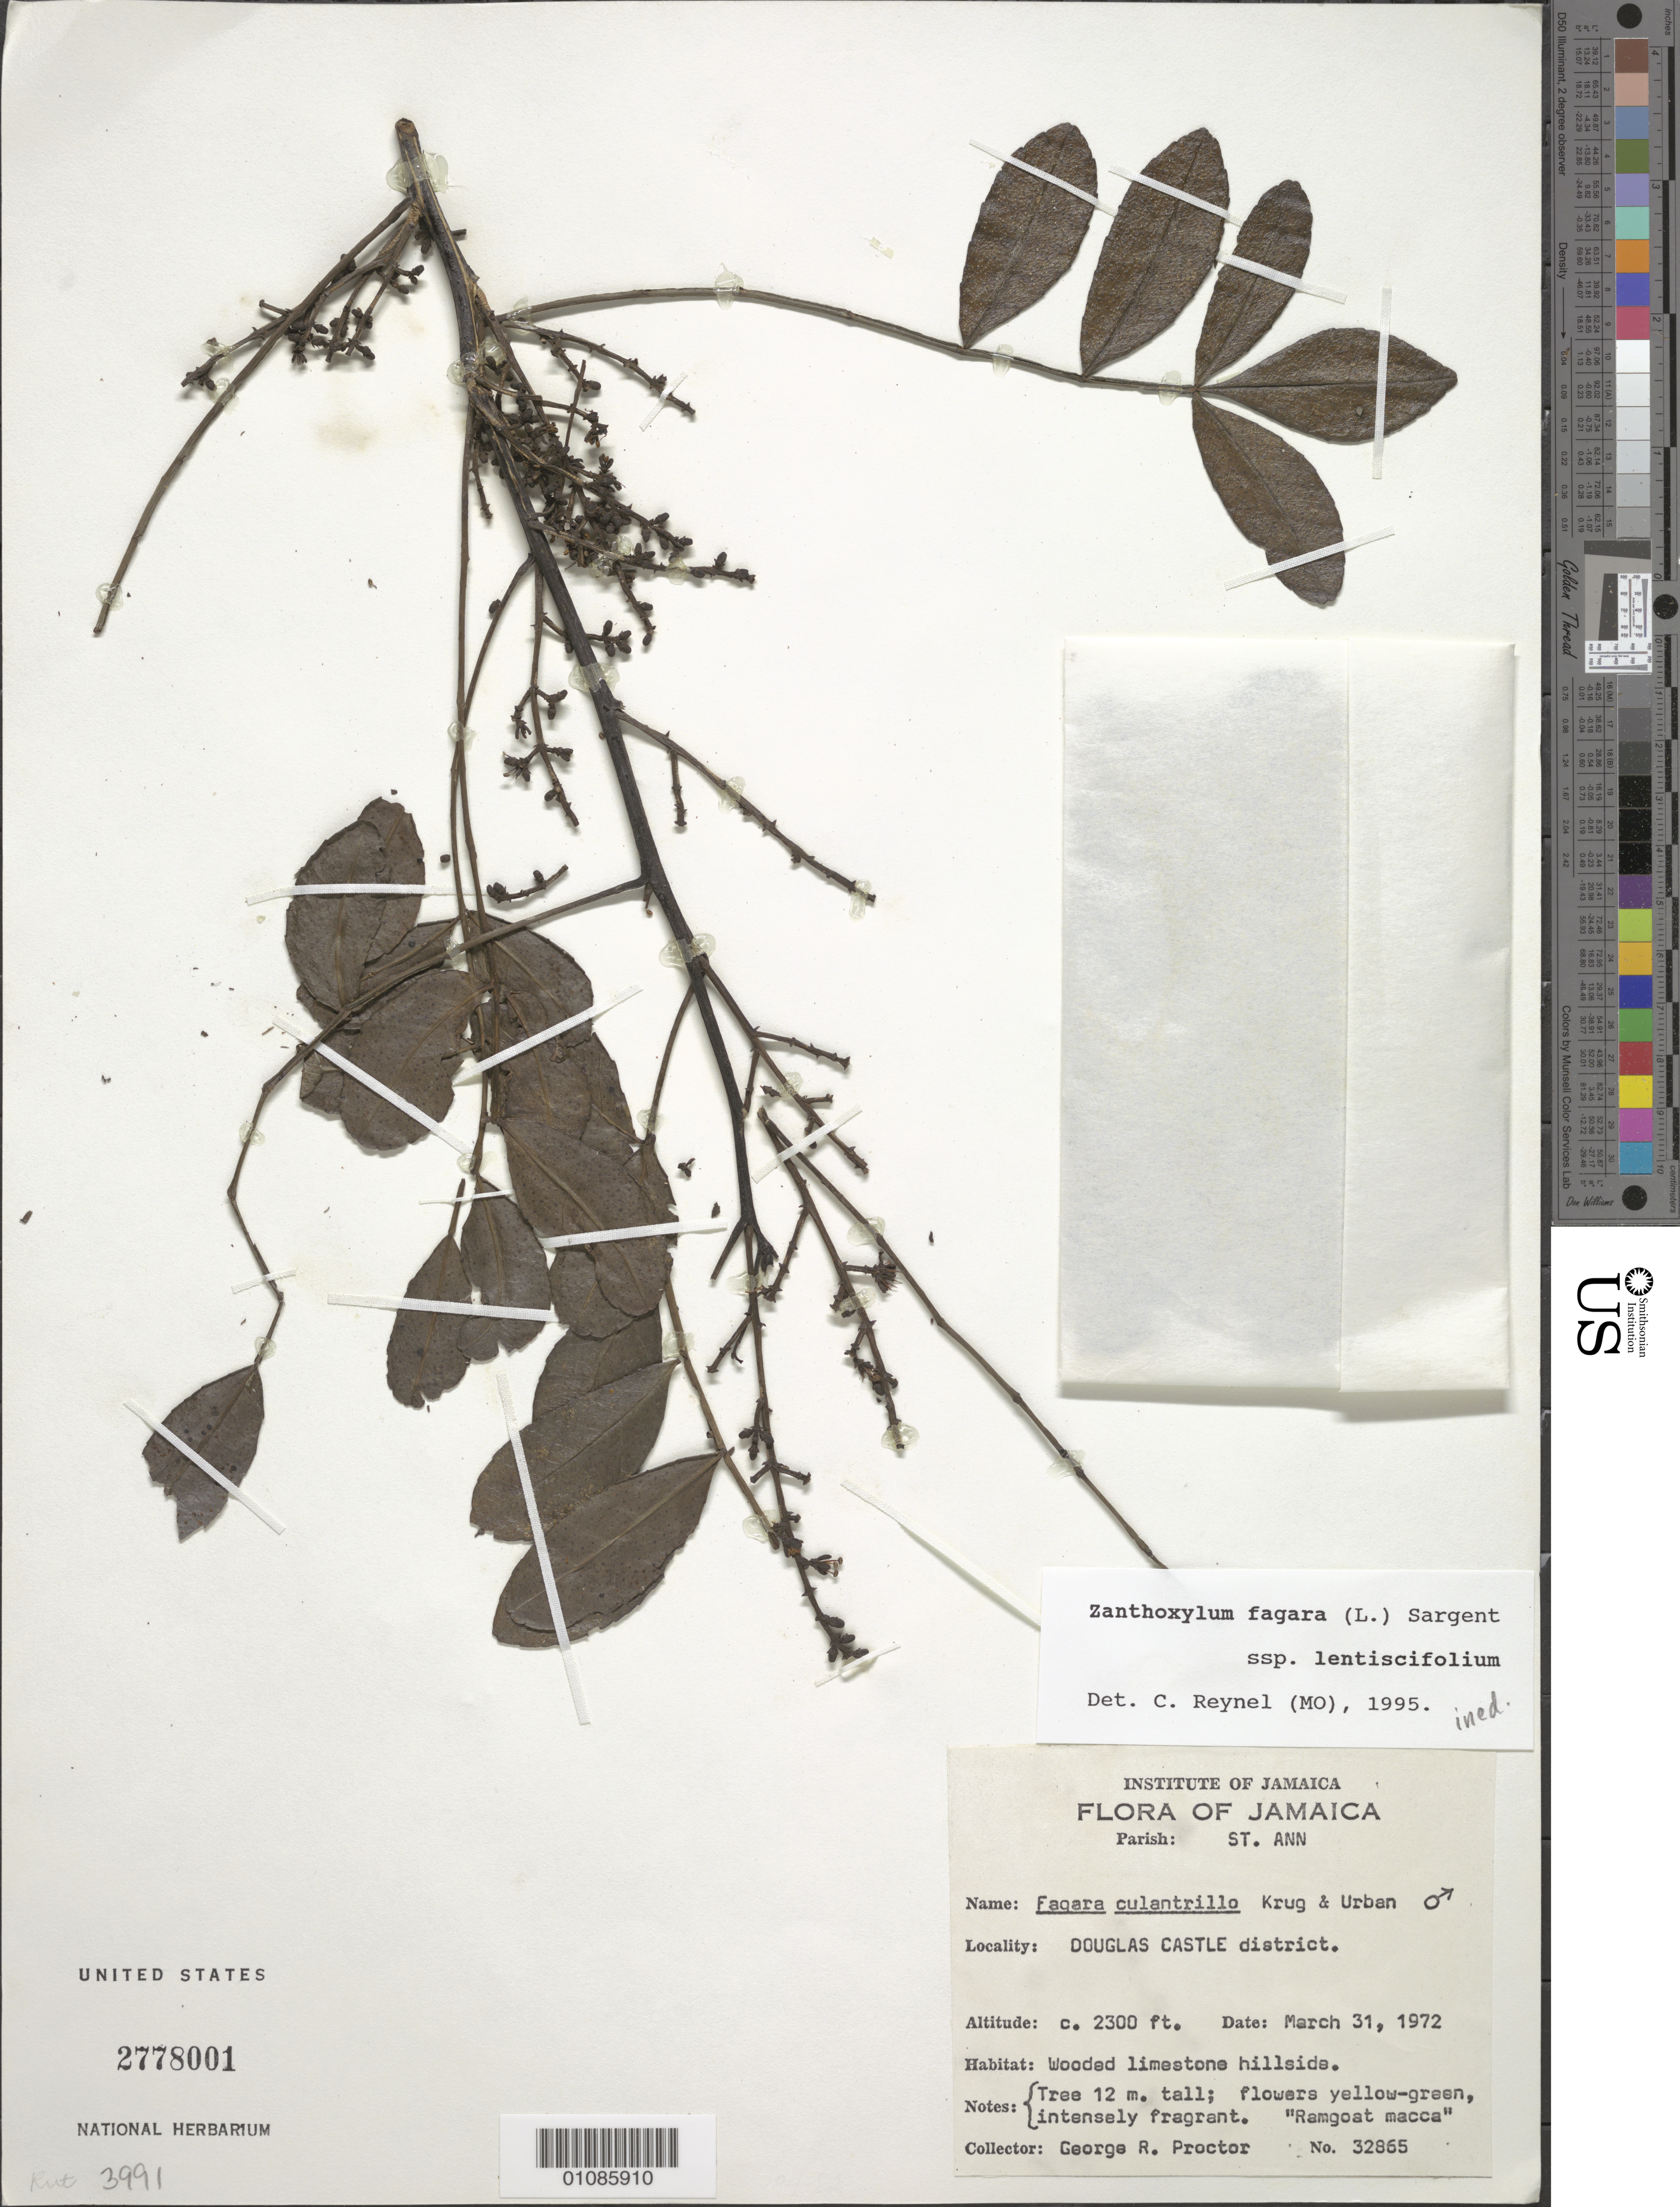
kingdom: Plantae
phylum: Tracheophyta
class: Magnoliopsida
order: Sapindales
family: Rutaceae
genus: Zanthoxylum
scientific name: Zanthoxylum fagara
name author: (L.) Sarg.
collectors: G. R. Proctor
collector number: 32865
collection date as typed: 31 Mar 1972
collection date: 1972-03-31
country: Jamaica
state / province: Saint Ann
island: Jamaica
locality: douglas castla district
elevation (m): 701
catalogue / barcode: US 2778001